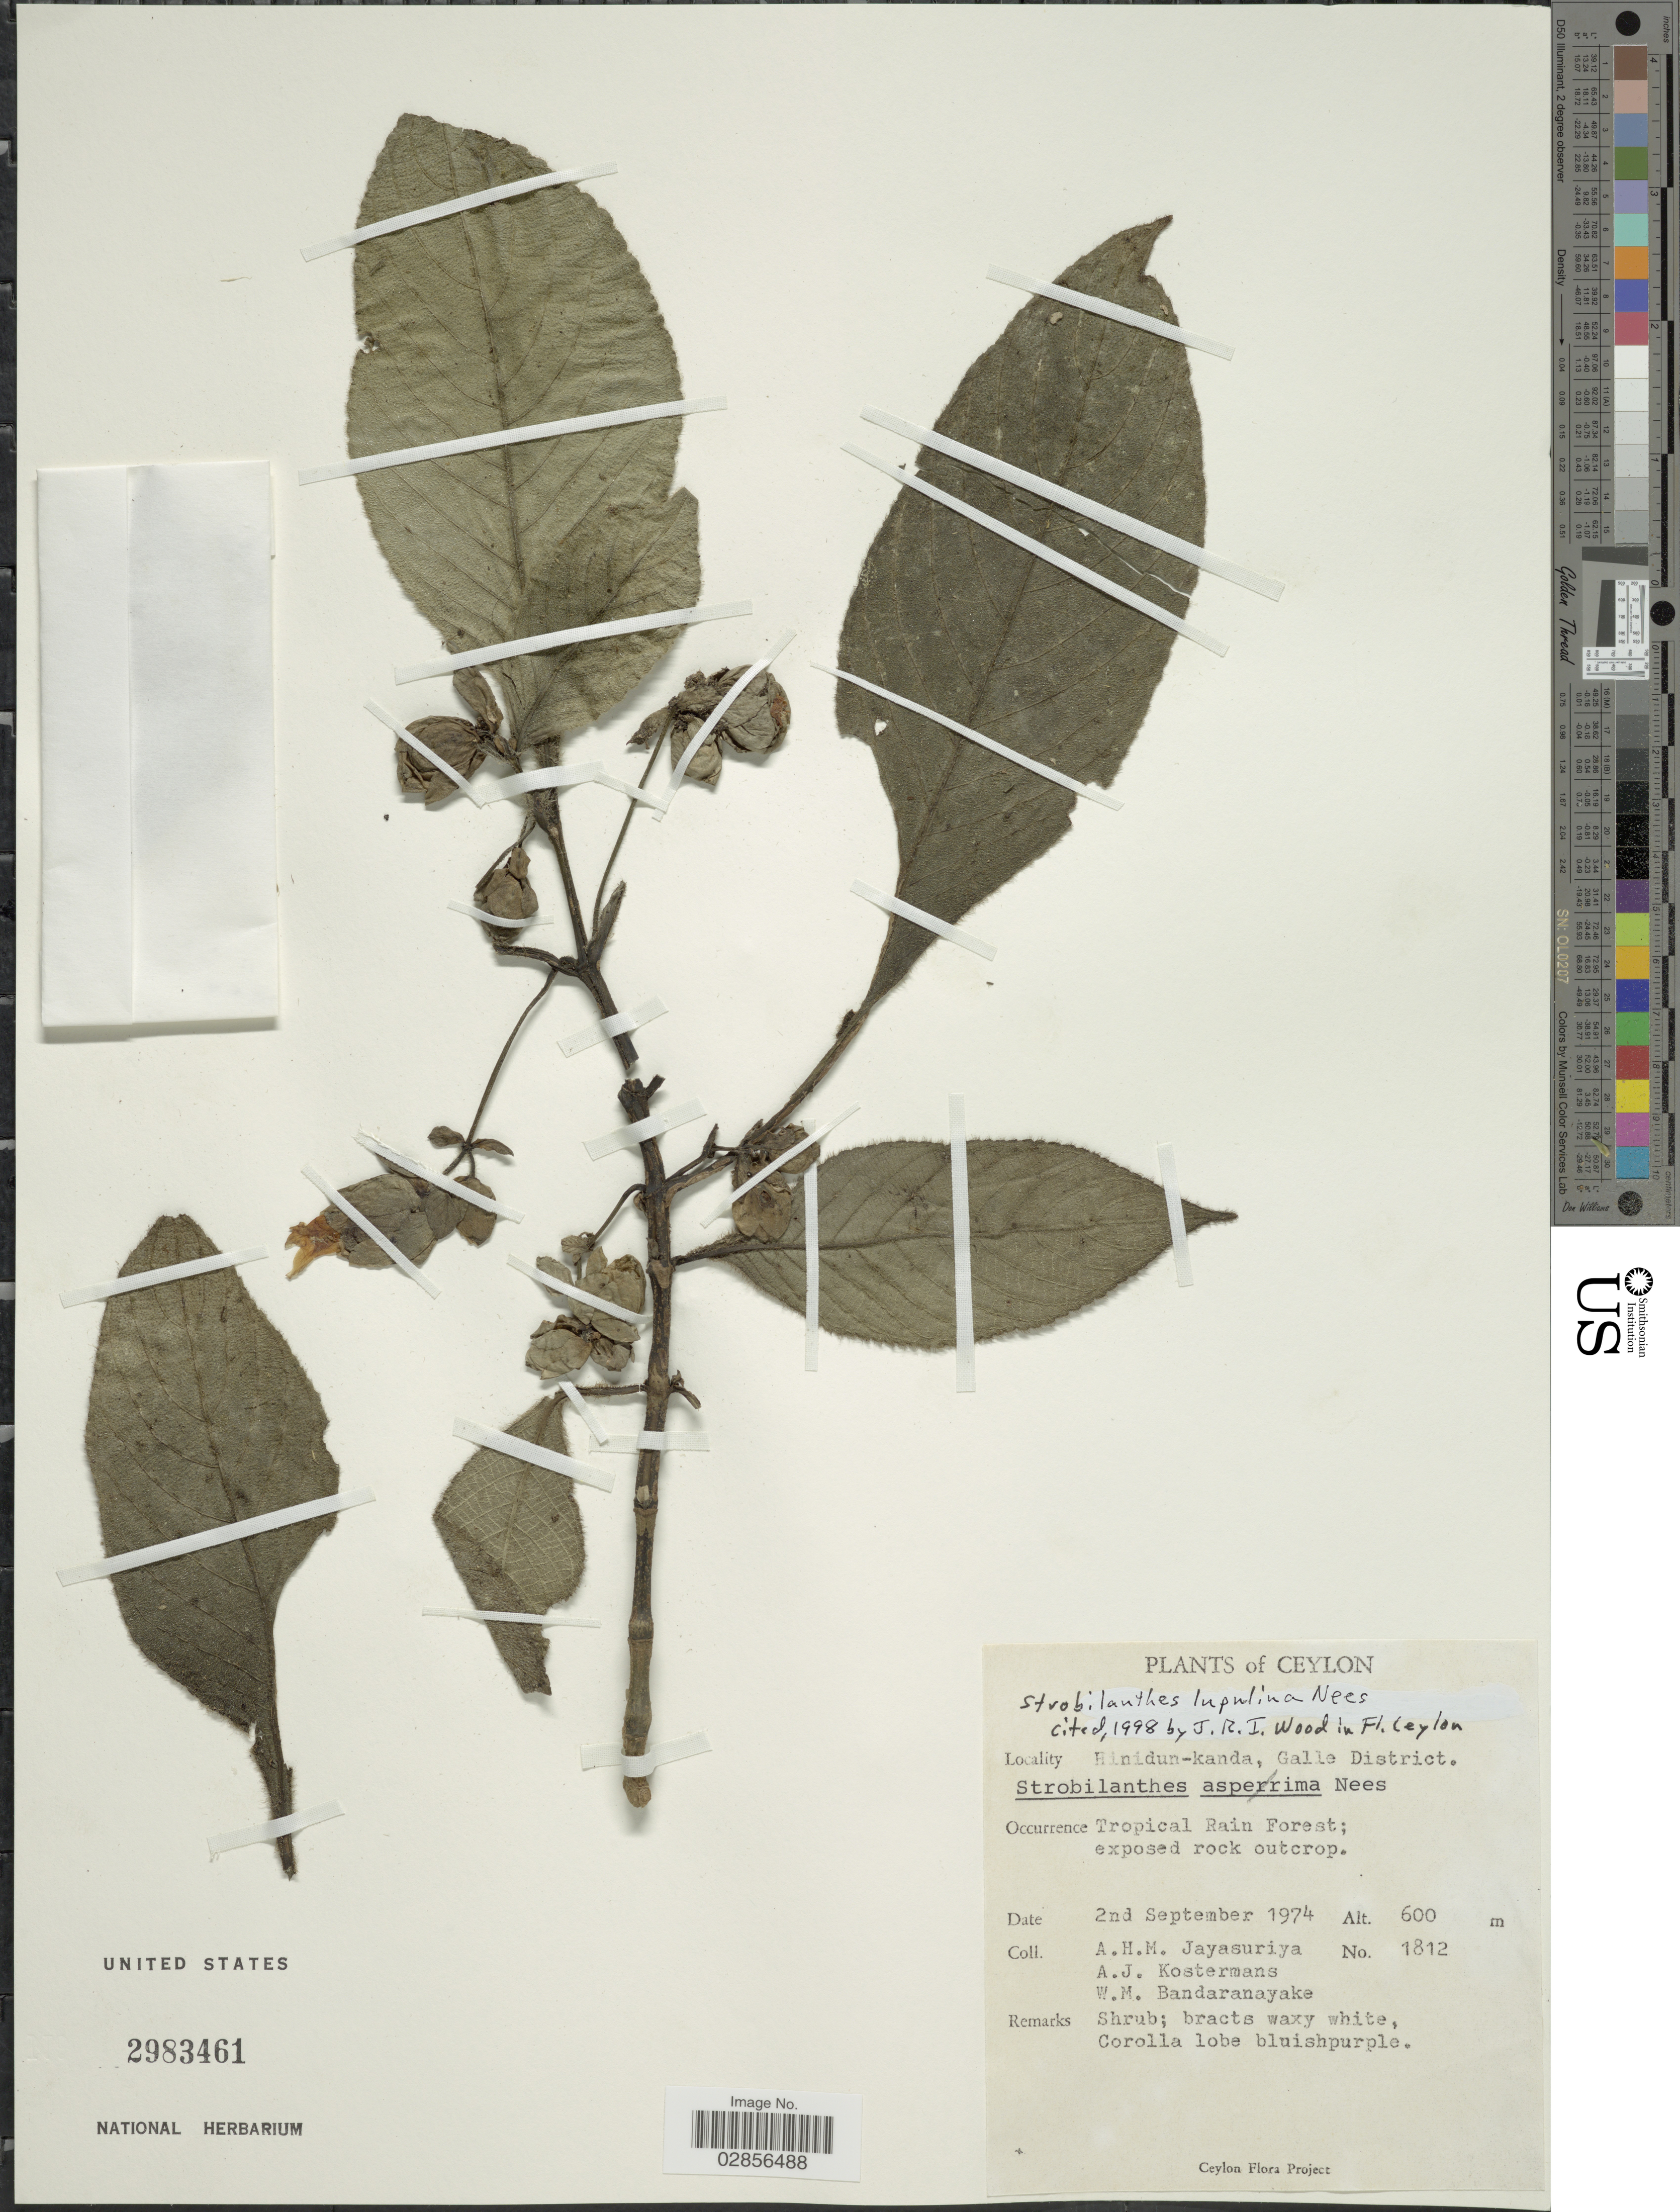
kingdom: Plantae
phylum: Tracheophyta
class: Magnoliopsida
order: Lamiales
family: Acanthaceae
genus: Strobilanthes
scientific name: Strobilanthes lupulina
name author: Nees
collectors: A. Jayasuriya, A. J. G. Kostermans & W. Bandaranayake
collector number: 1812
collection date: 1974-09-02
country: Sri Lanka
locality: Ceylon. Hinidun-kanda, Galle District.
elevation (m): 600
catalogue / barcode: US 2983461